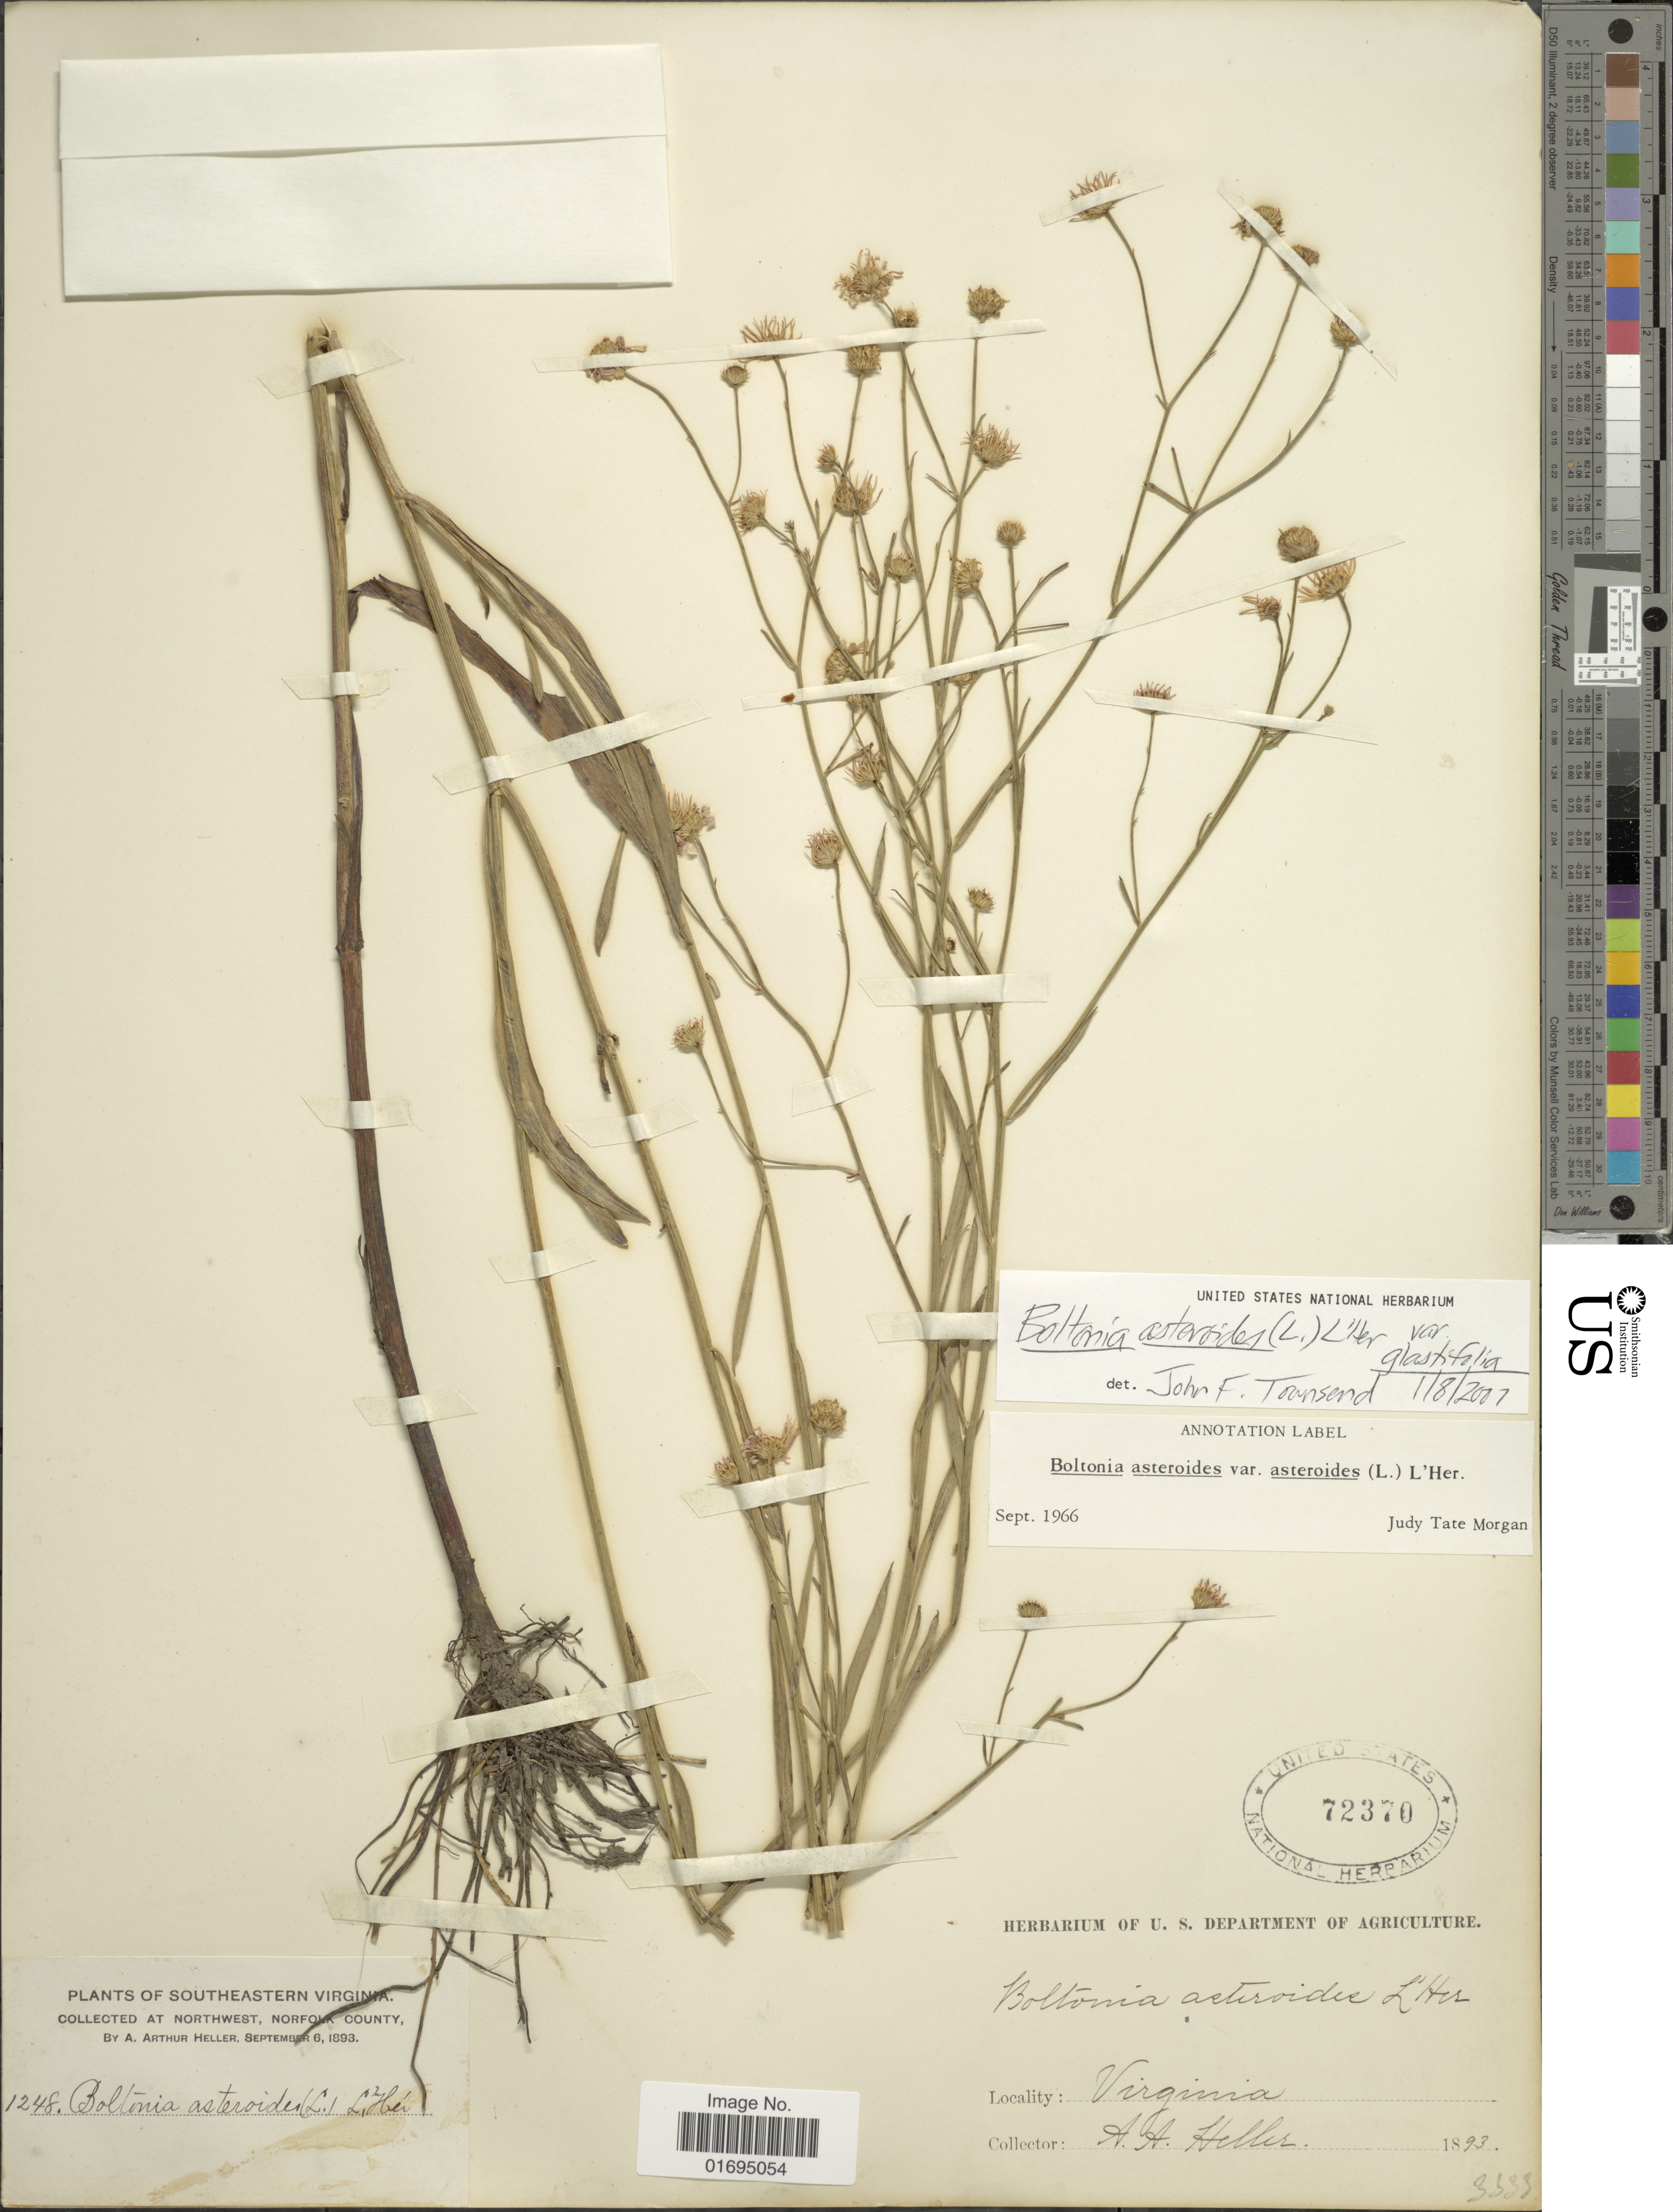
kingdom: Plantae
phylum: Tracheophyta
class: Magnoliopsida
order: Asterales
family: Asteraceae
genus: Boltonia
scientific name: Boltonia asteroides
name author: (L.) L'Hér.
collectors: A. A. Heller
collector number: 1248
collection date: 1893-09-06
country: United States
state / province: Virginia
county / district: City of Norfolk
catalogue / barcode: US 72370